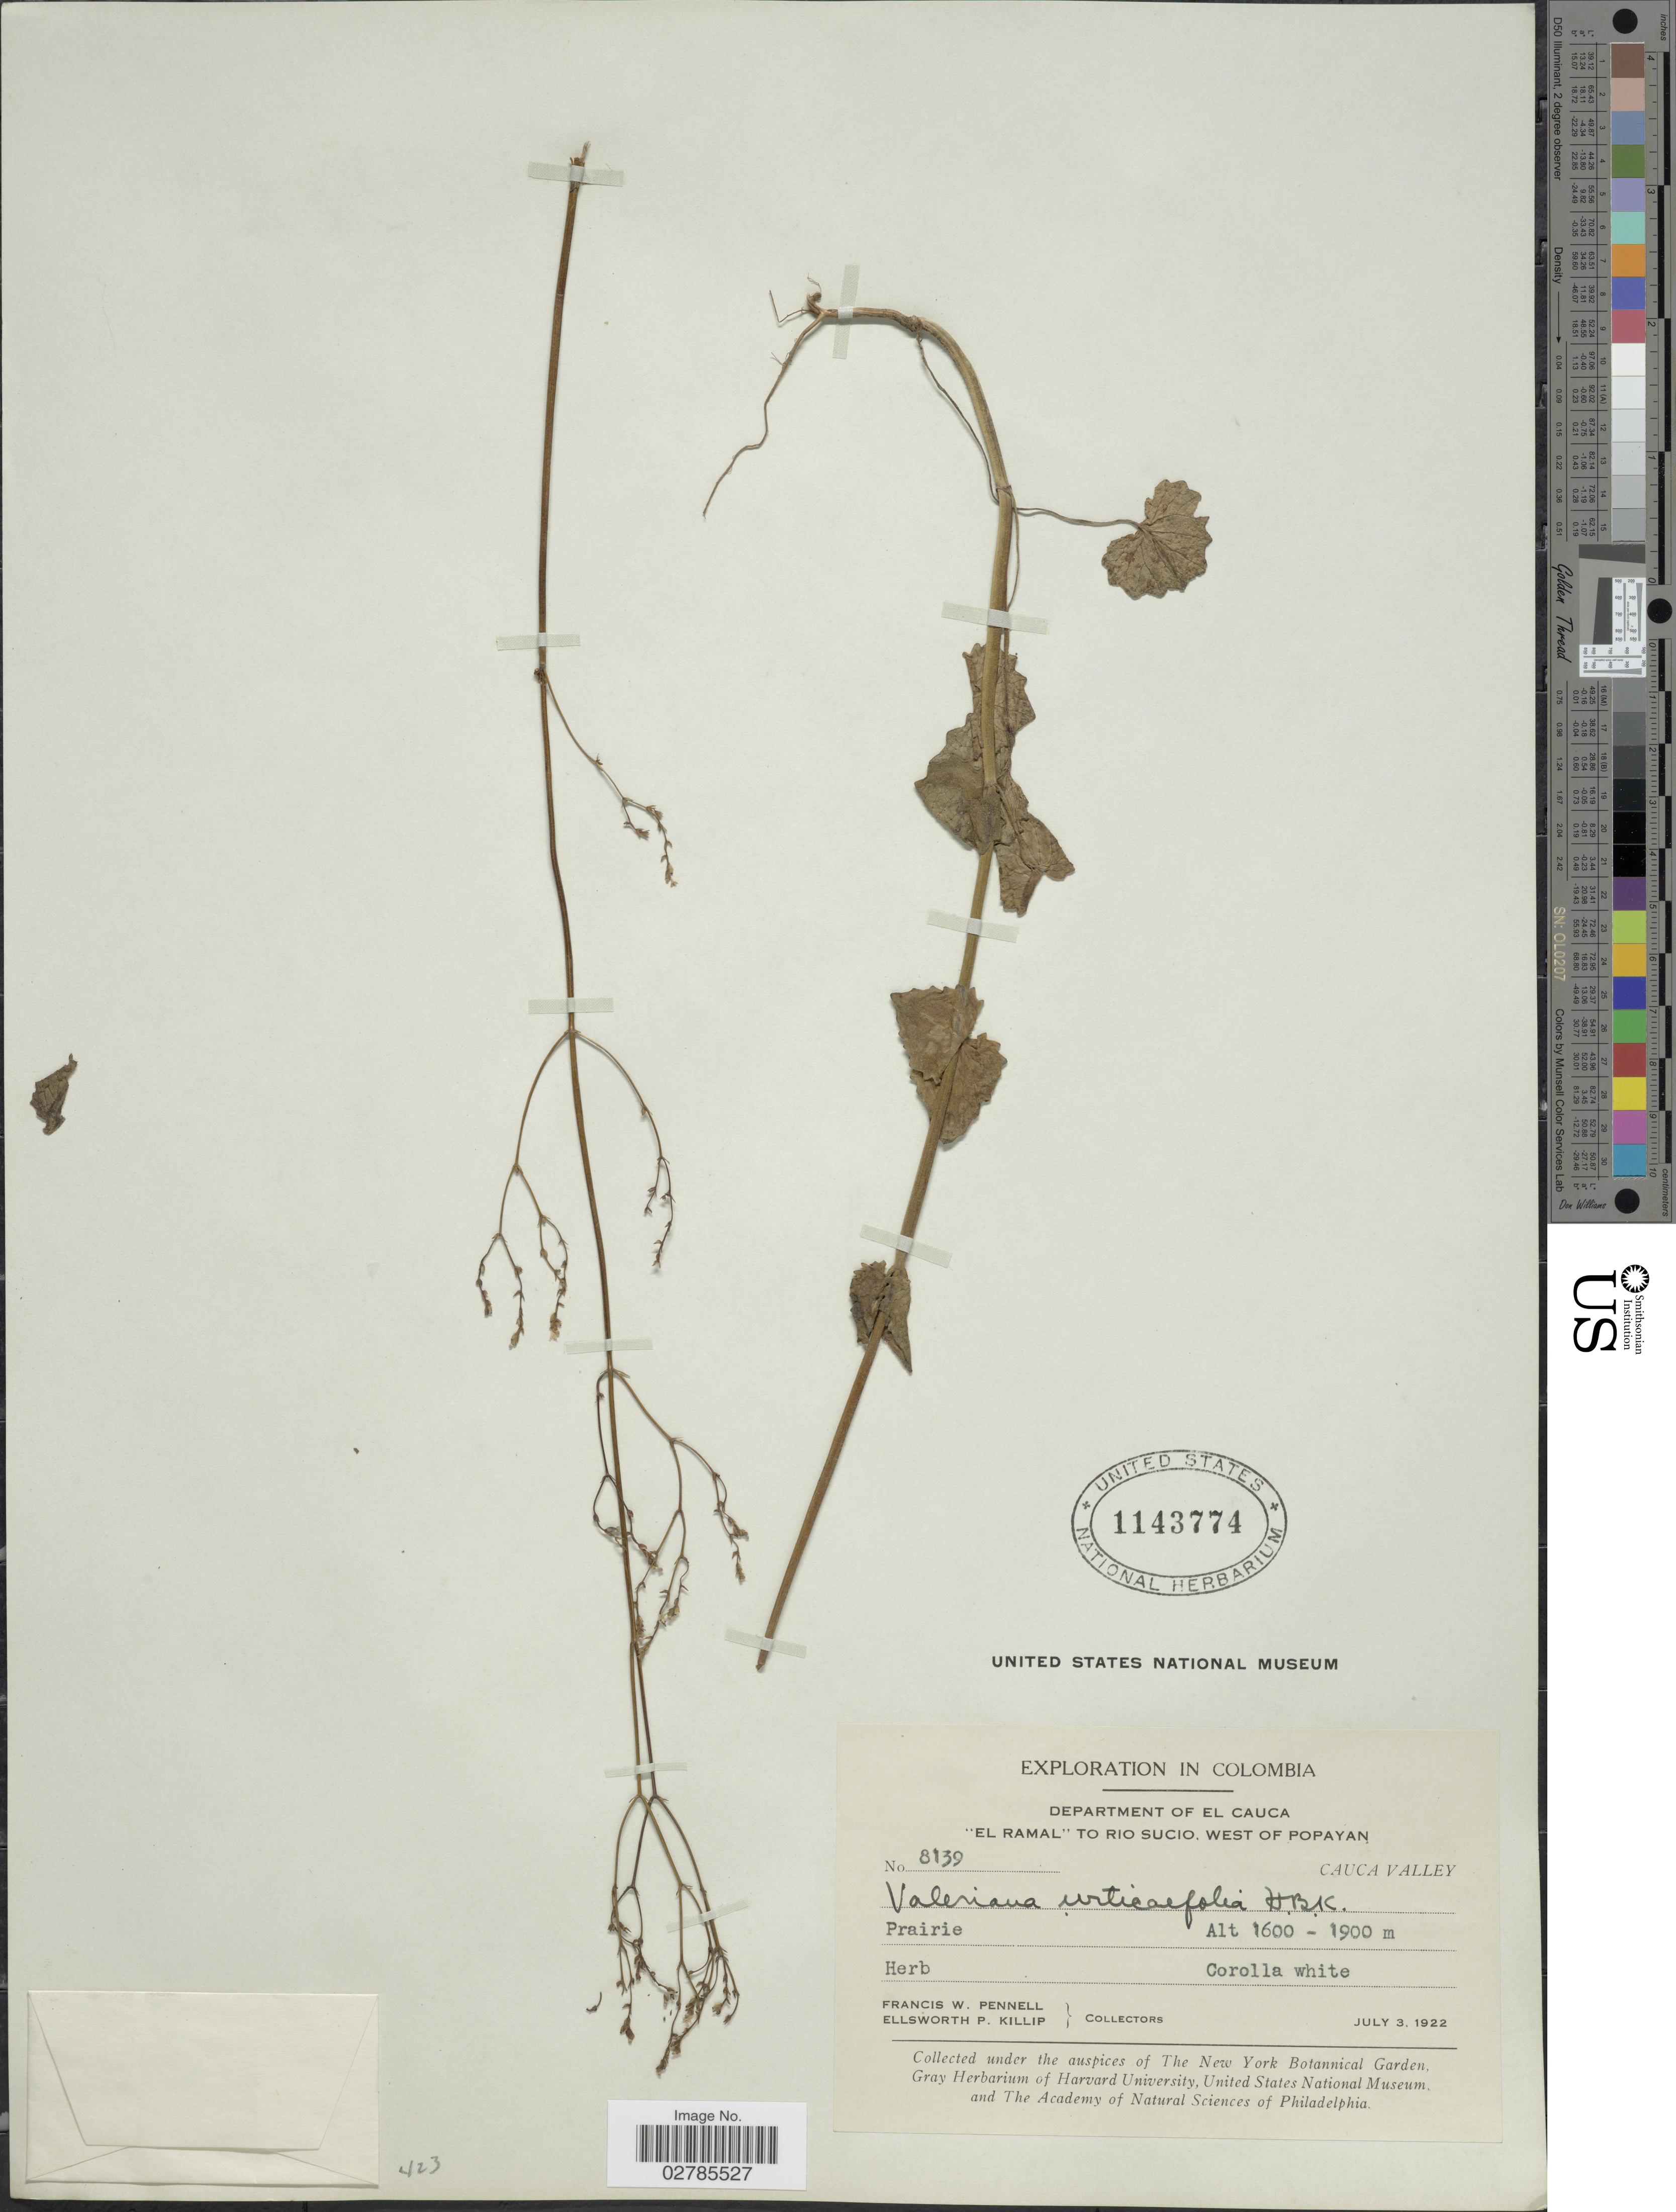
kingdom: Plantae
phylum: Tracheophyta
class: Magnoliopsida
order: Dipsacales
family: Caprifoliaceae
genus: Valeriana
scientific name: Valeriana urticaefolia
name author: Kunth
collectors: F. W. Pennell & E. P. Killip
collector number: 8139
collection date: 1922-07-03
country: Colombia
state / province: Cauca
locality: Department of El Cauca. "El Ramal" to Rio Sucio, West of Popoyan. Cauca Valley.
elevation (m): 1600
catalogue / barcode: US 1143774